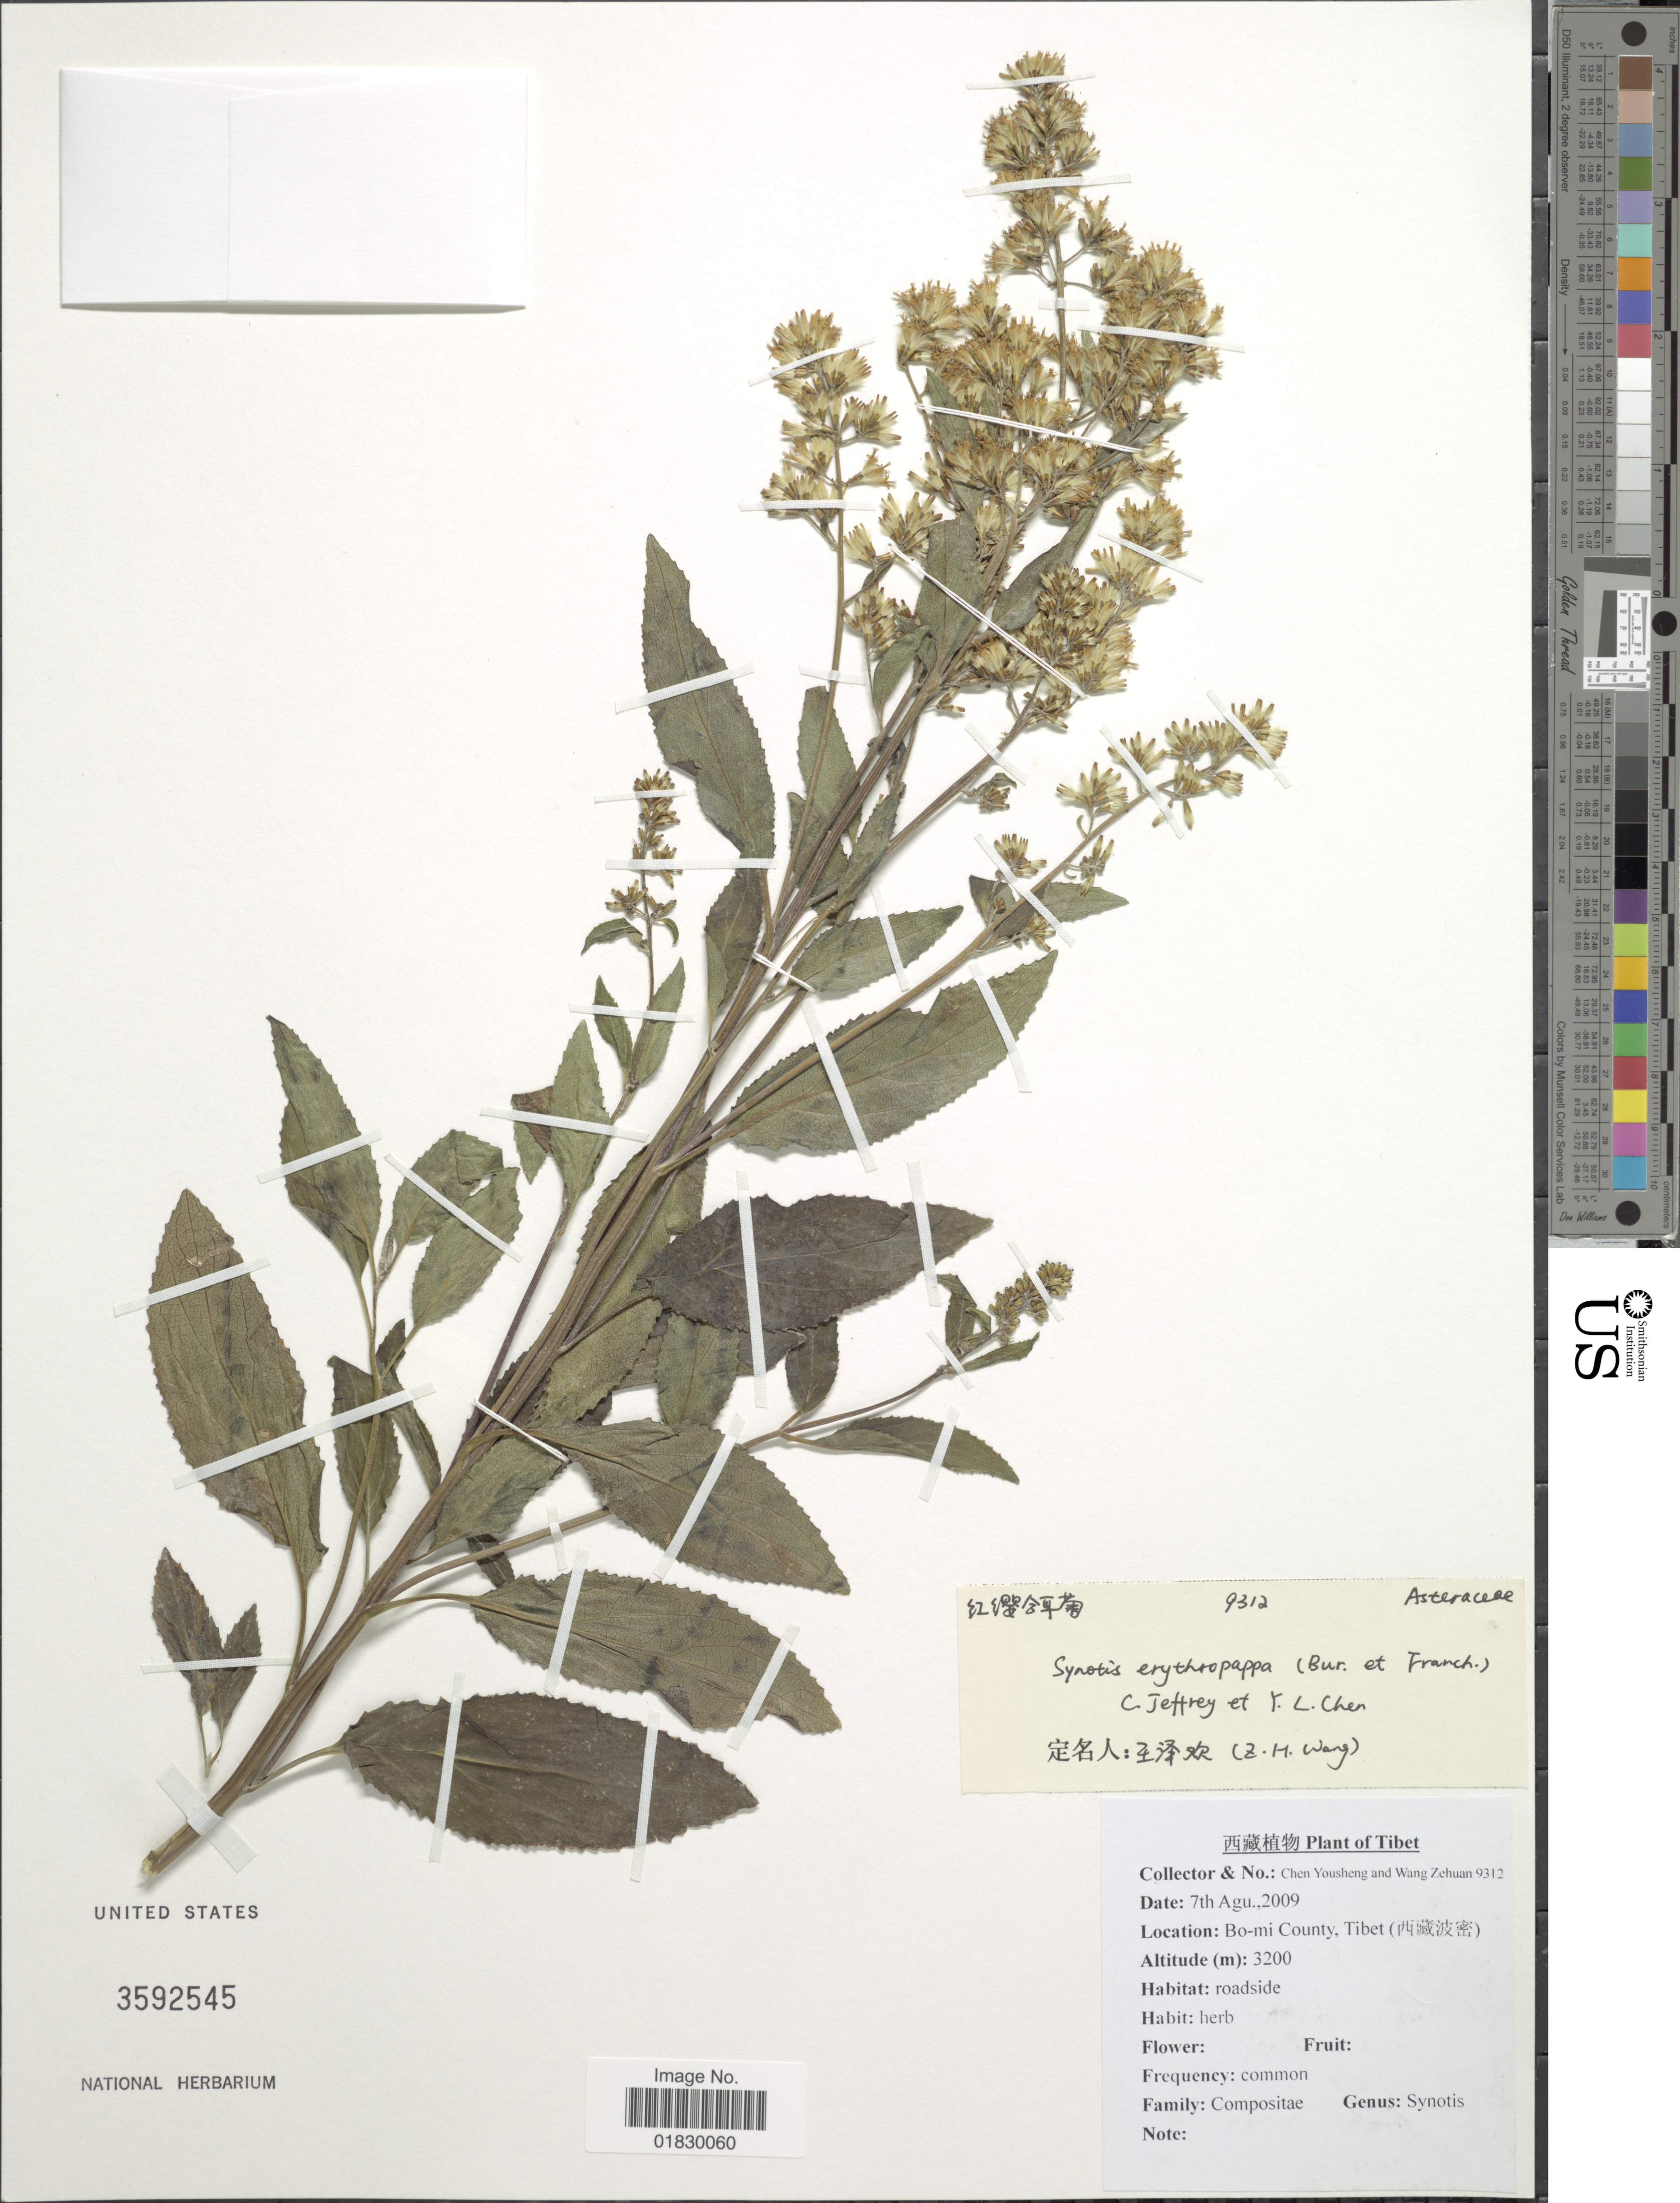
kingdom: Plantae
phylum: Tracheophyta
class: Magnoliopsida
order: Asterales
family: Asteraceae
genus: Synotis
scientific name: Synotis erythropappa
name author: (Bureau & Franch.) C. Jeffrey & Y.L. Chen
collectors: Y. Chen & Z. Wang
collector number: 9312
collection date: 2009-08-07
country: China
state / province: Xizang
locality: Bo-mi County, Tibet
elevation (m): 3200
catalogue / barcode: US 3592545